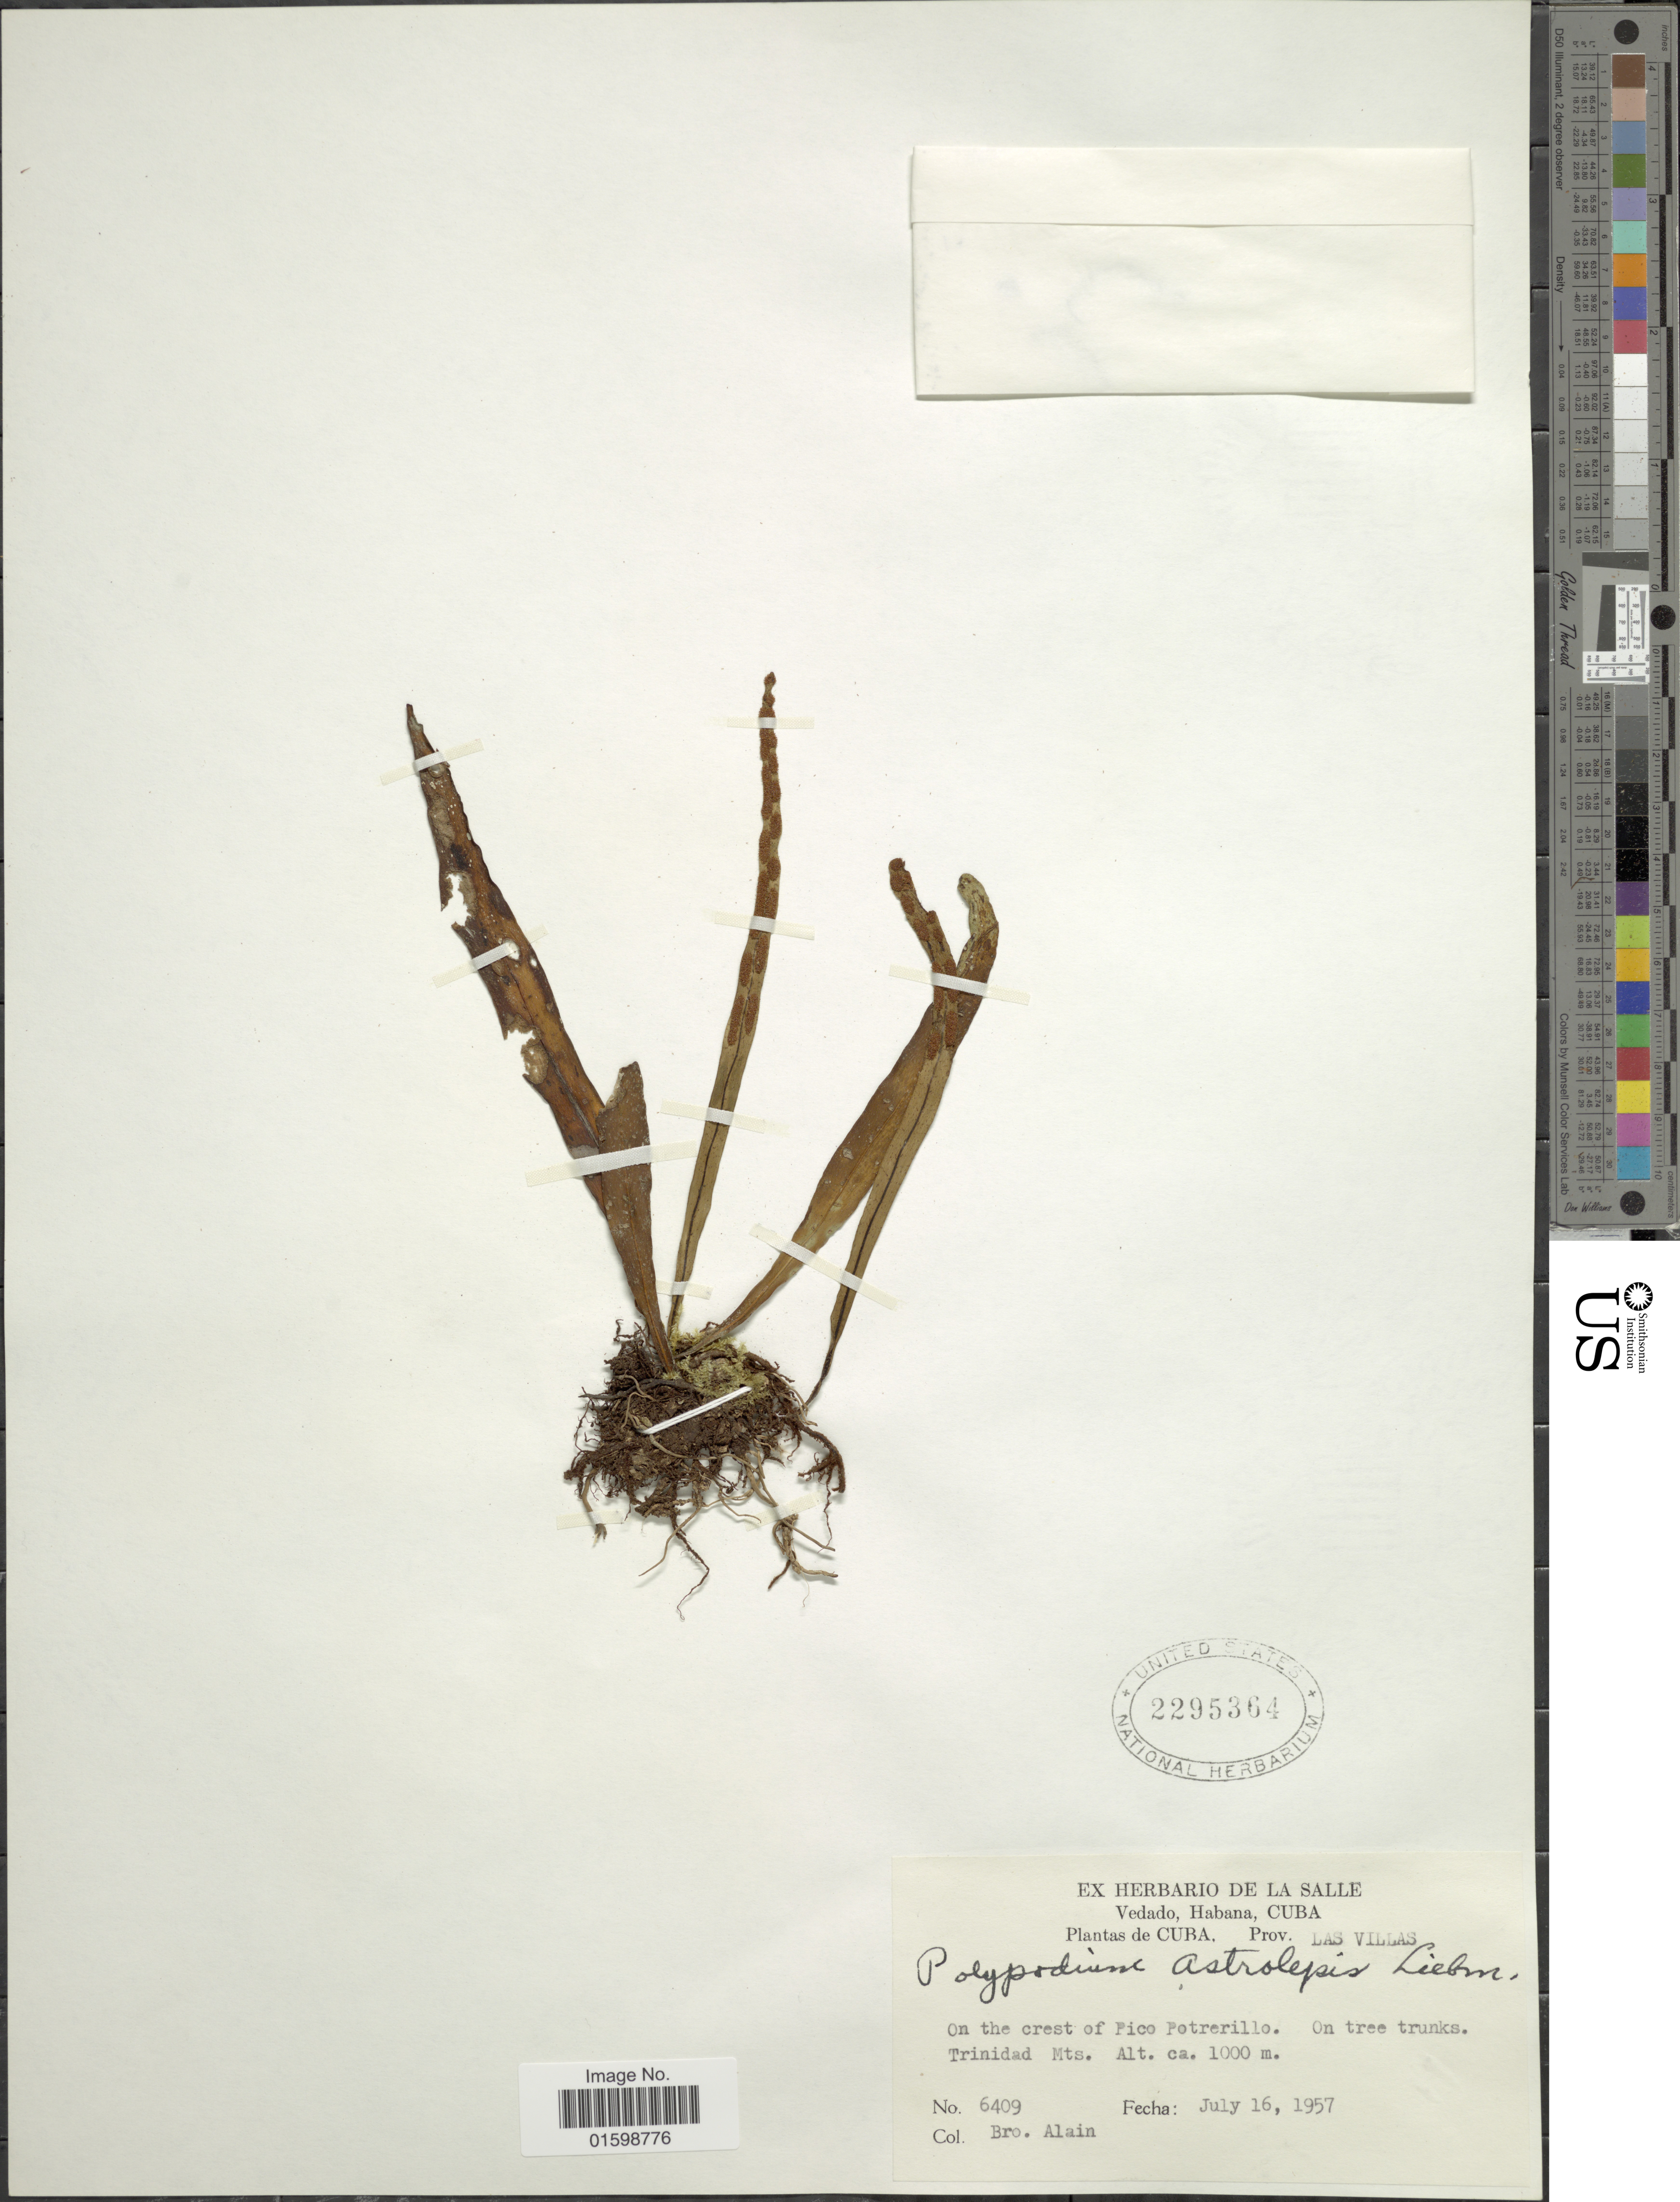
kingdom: Plantae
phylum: Tracheophyta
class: Polypodiopsida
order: Polypodiales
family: Polypodiaceae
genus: Pleopeltis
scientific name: Pleopeltis astrolepis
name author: (Liebm.) E. Fourn.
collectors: A. H. Liogier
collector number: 6409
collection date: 1957-07-16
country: Cuba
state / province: Las Villas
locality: On the crest of Pico Potrerillo, on tree trunks, Trinidad Mts.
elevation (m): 1000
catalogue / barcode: US 2295364